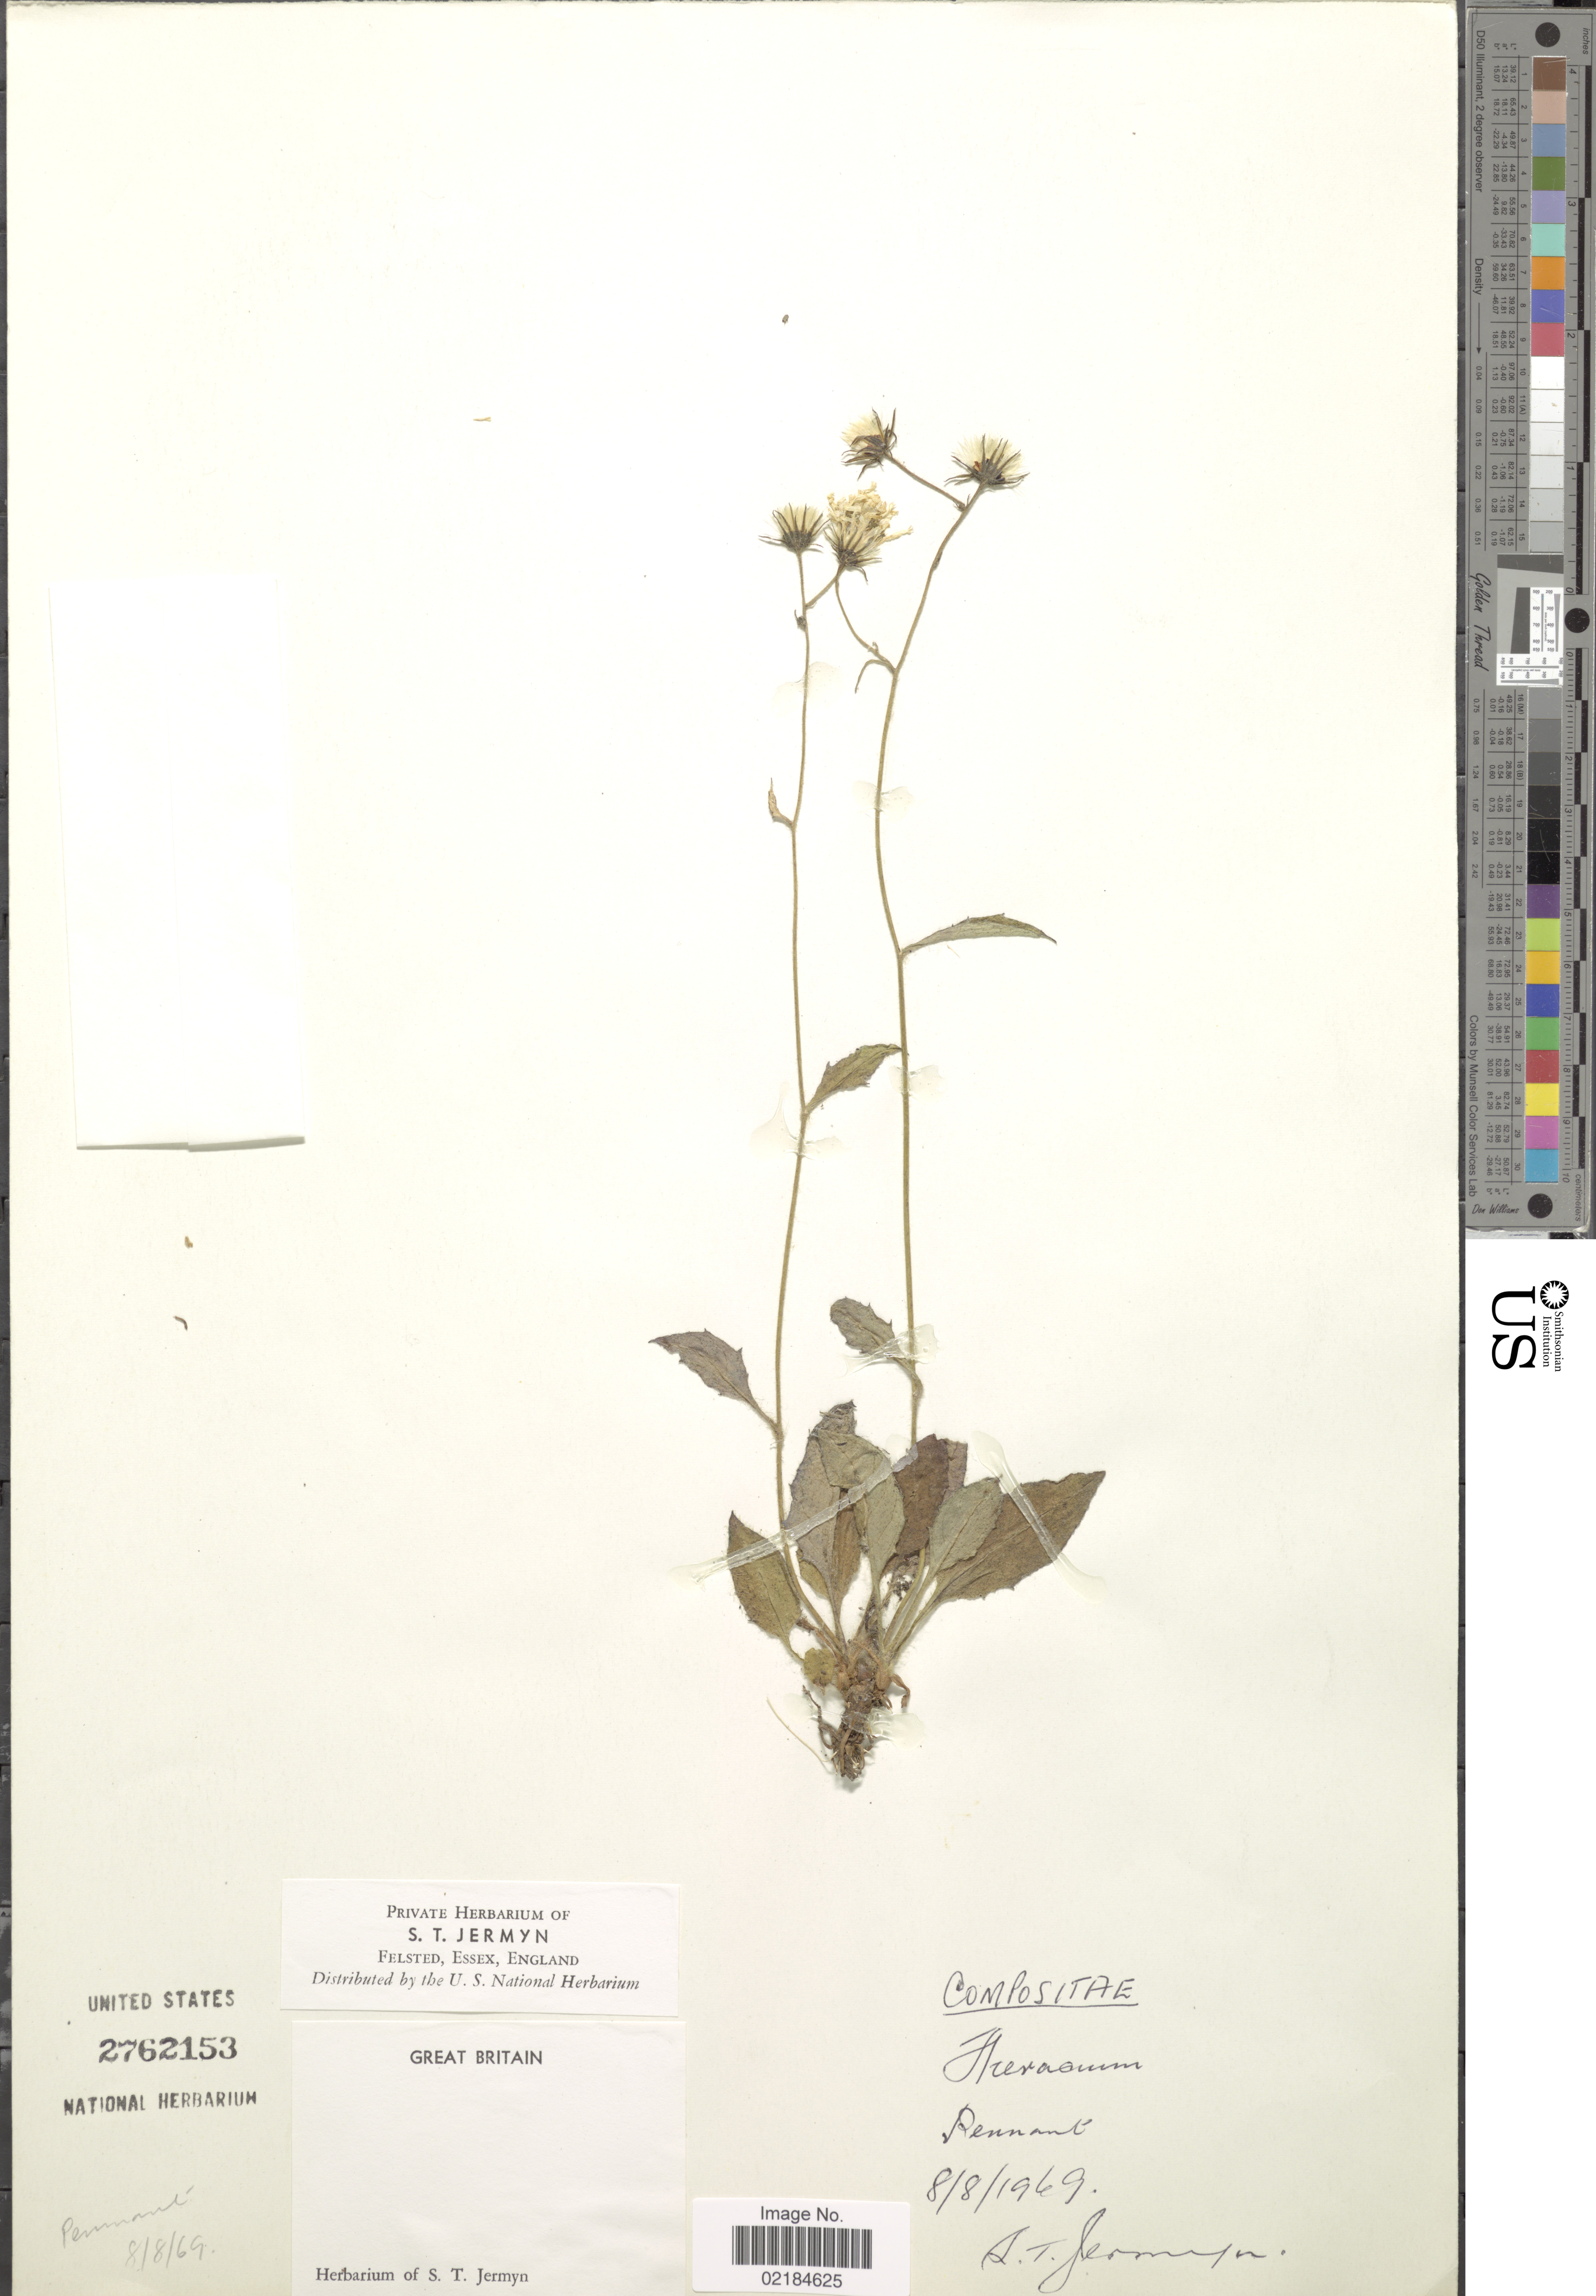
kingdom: Plantae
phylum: Tracheophyta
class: Magnoliopsida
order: Asterales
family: Asteraceae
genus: Hieracium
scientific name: Hieracium repandulare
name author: Druce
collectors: S. Jermyn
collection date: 1969-08-08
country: United Kingdom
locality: Great Britain, Pennant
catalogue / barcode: US 2762153